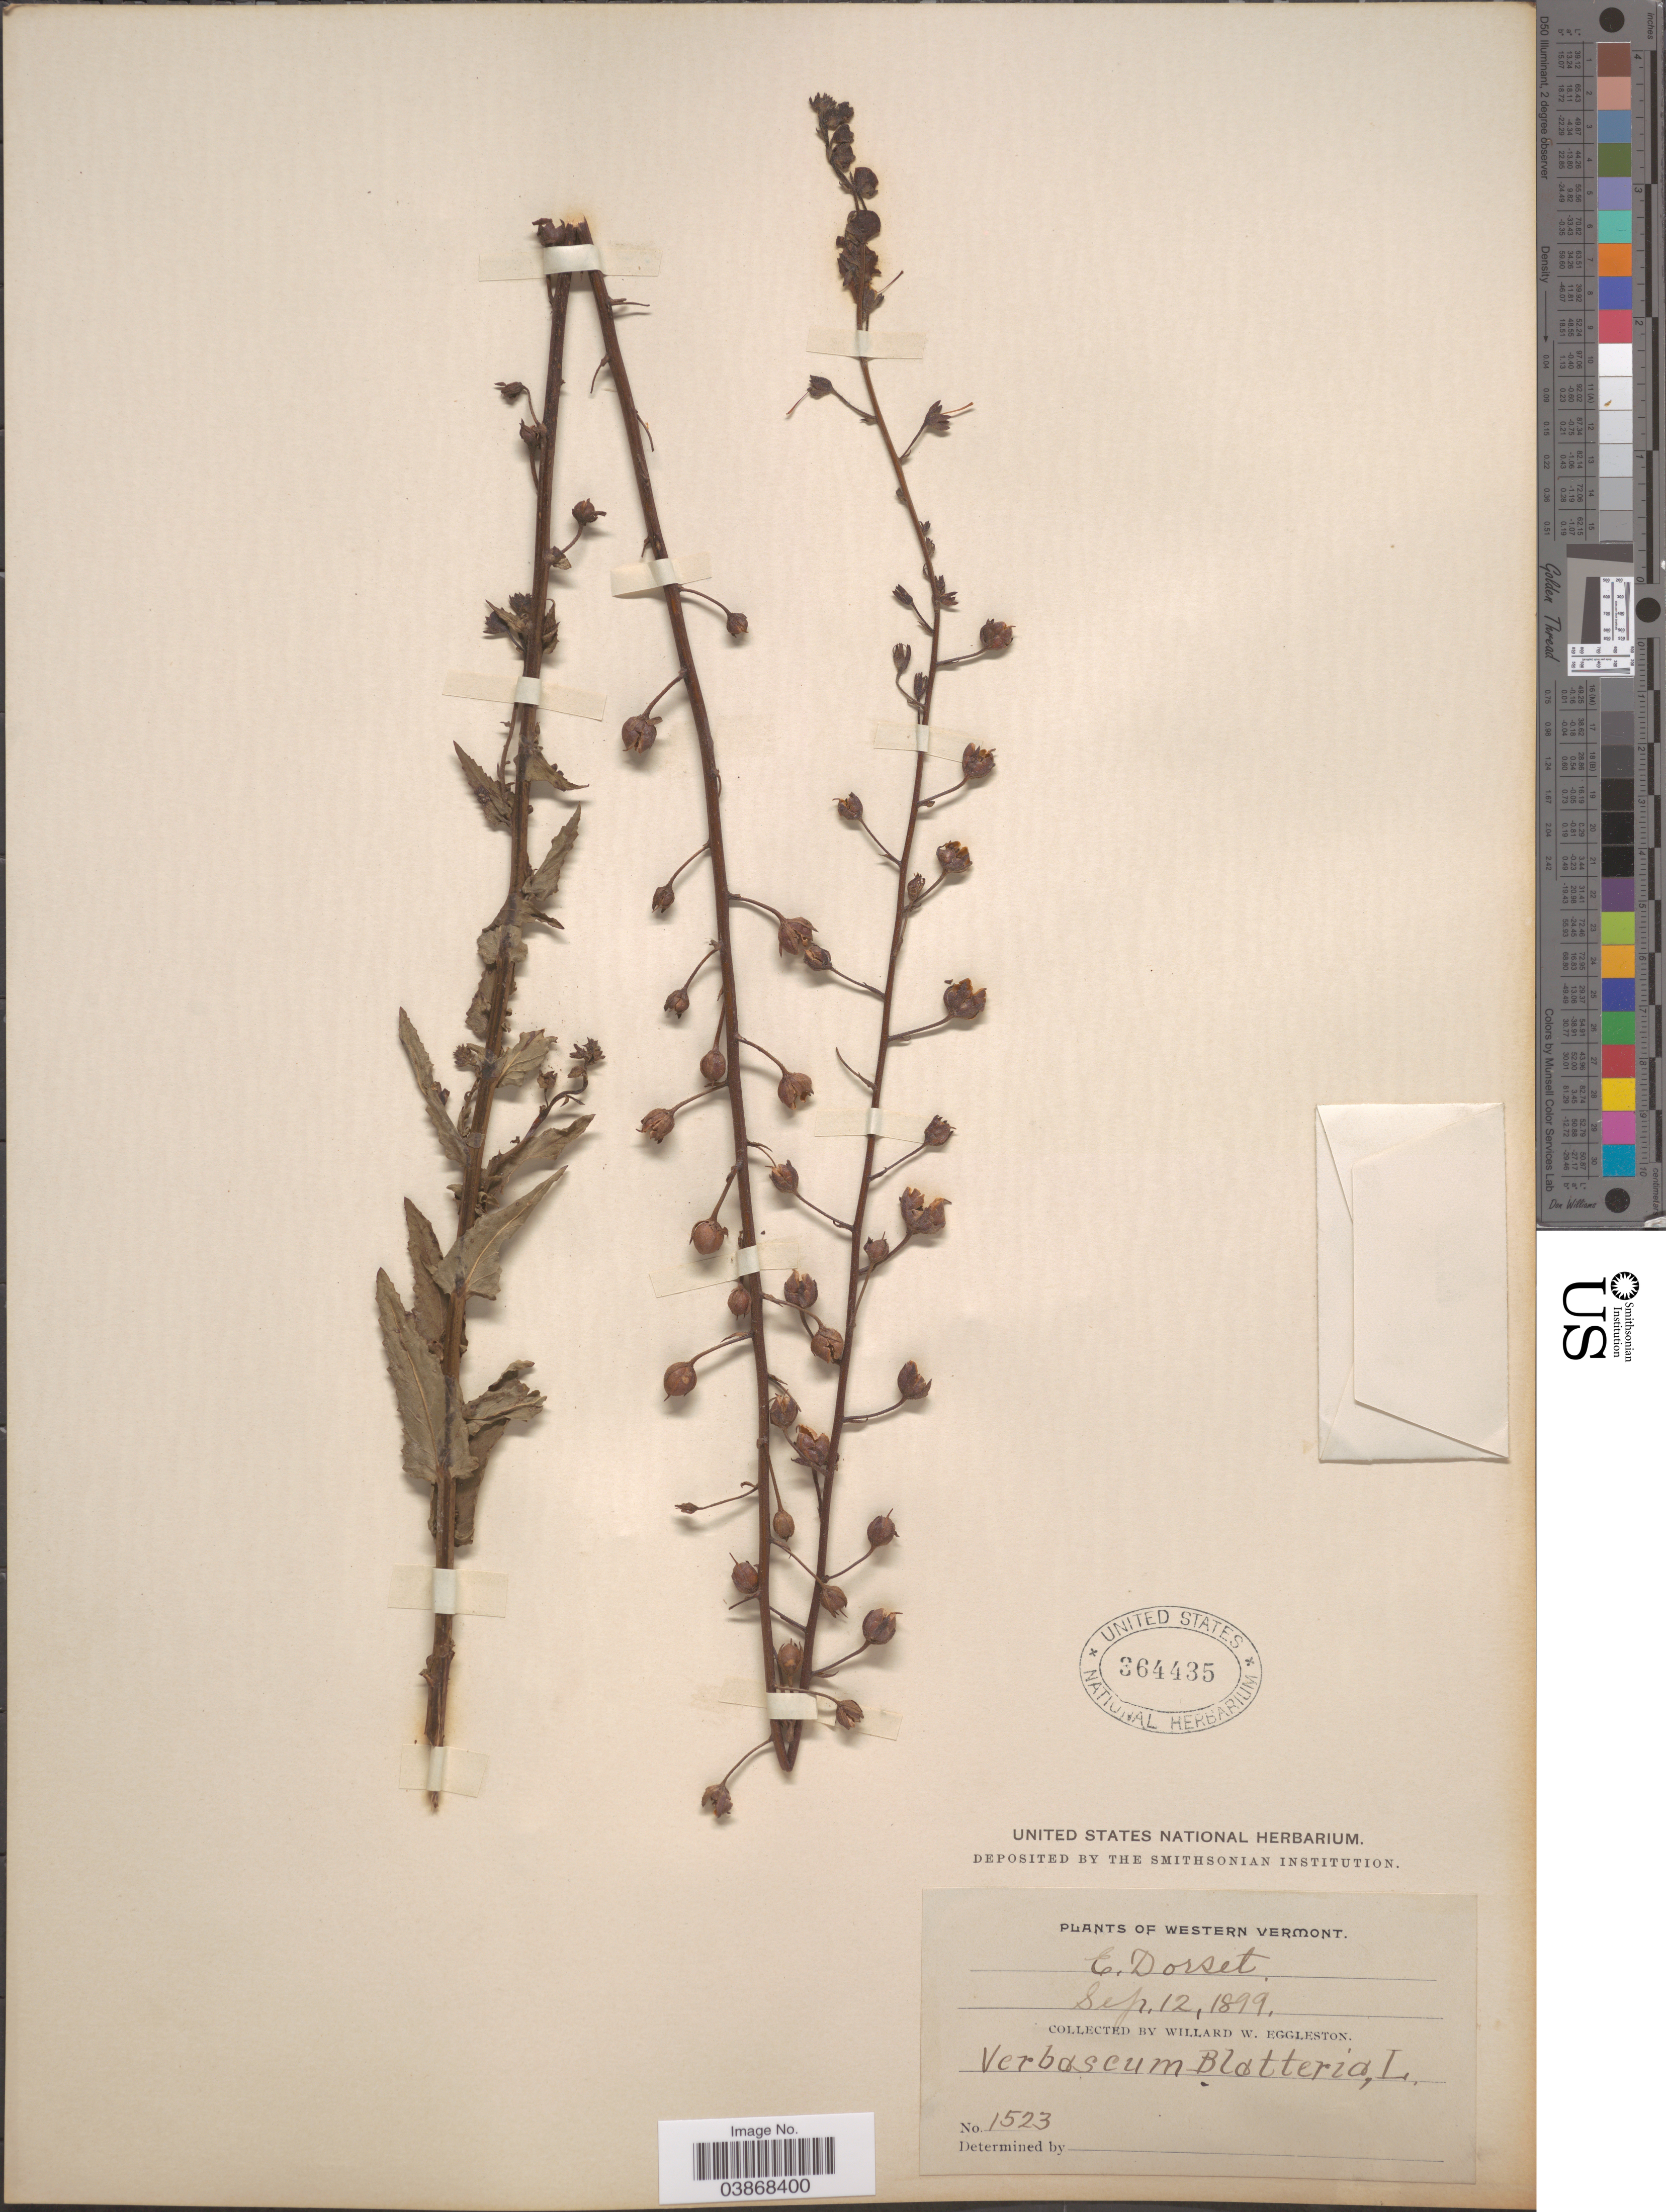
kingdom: Plantae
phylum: Tracheophyta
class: Magnoliopsida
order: Lamiales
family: Scrophulariaceae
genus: Verbascum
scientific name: Verbascum blattaria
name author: L.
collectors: W. W. Eggleston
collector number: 1523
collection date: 1899-09-12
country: United States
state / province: Vermont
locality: Western Vermont. E. Dorset.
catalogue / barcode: US 364435